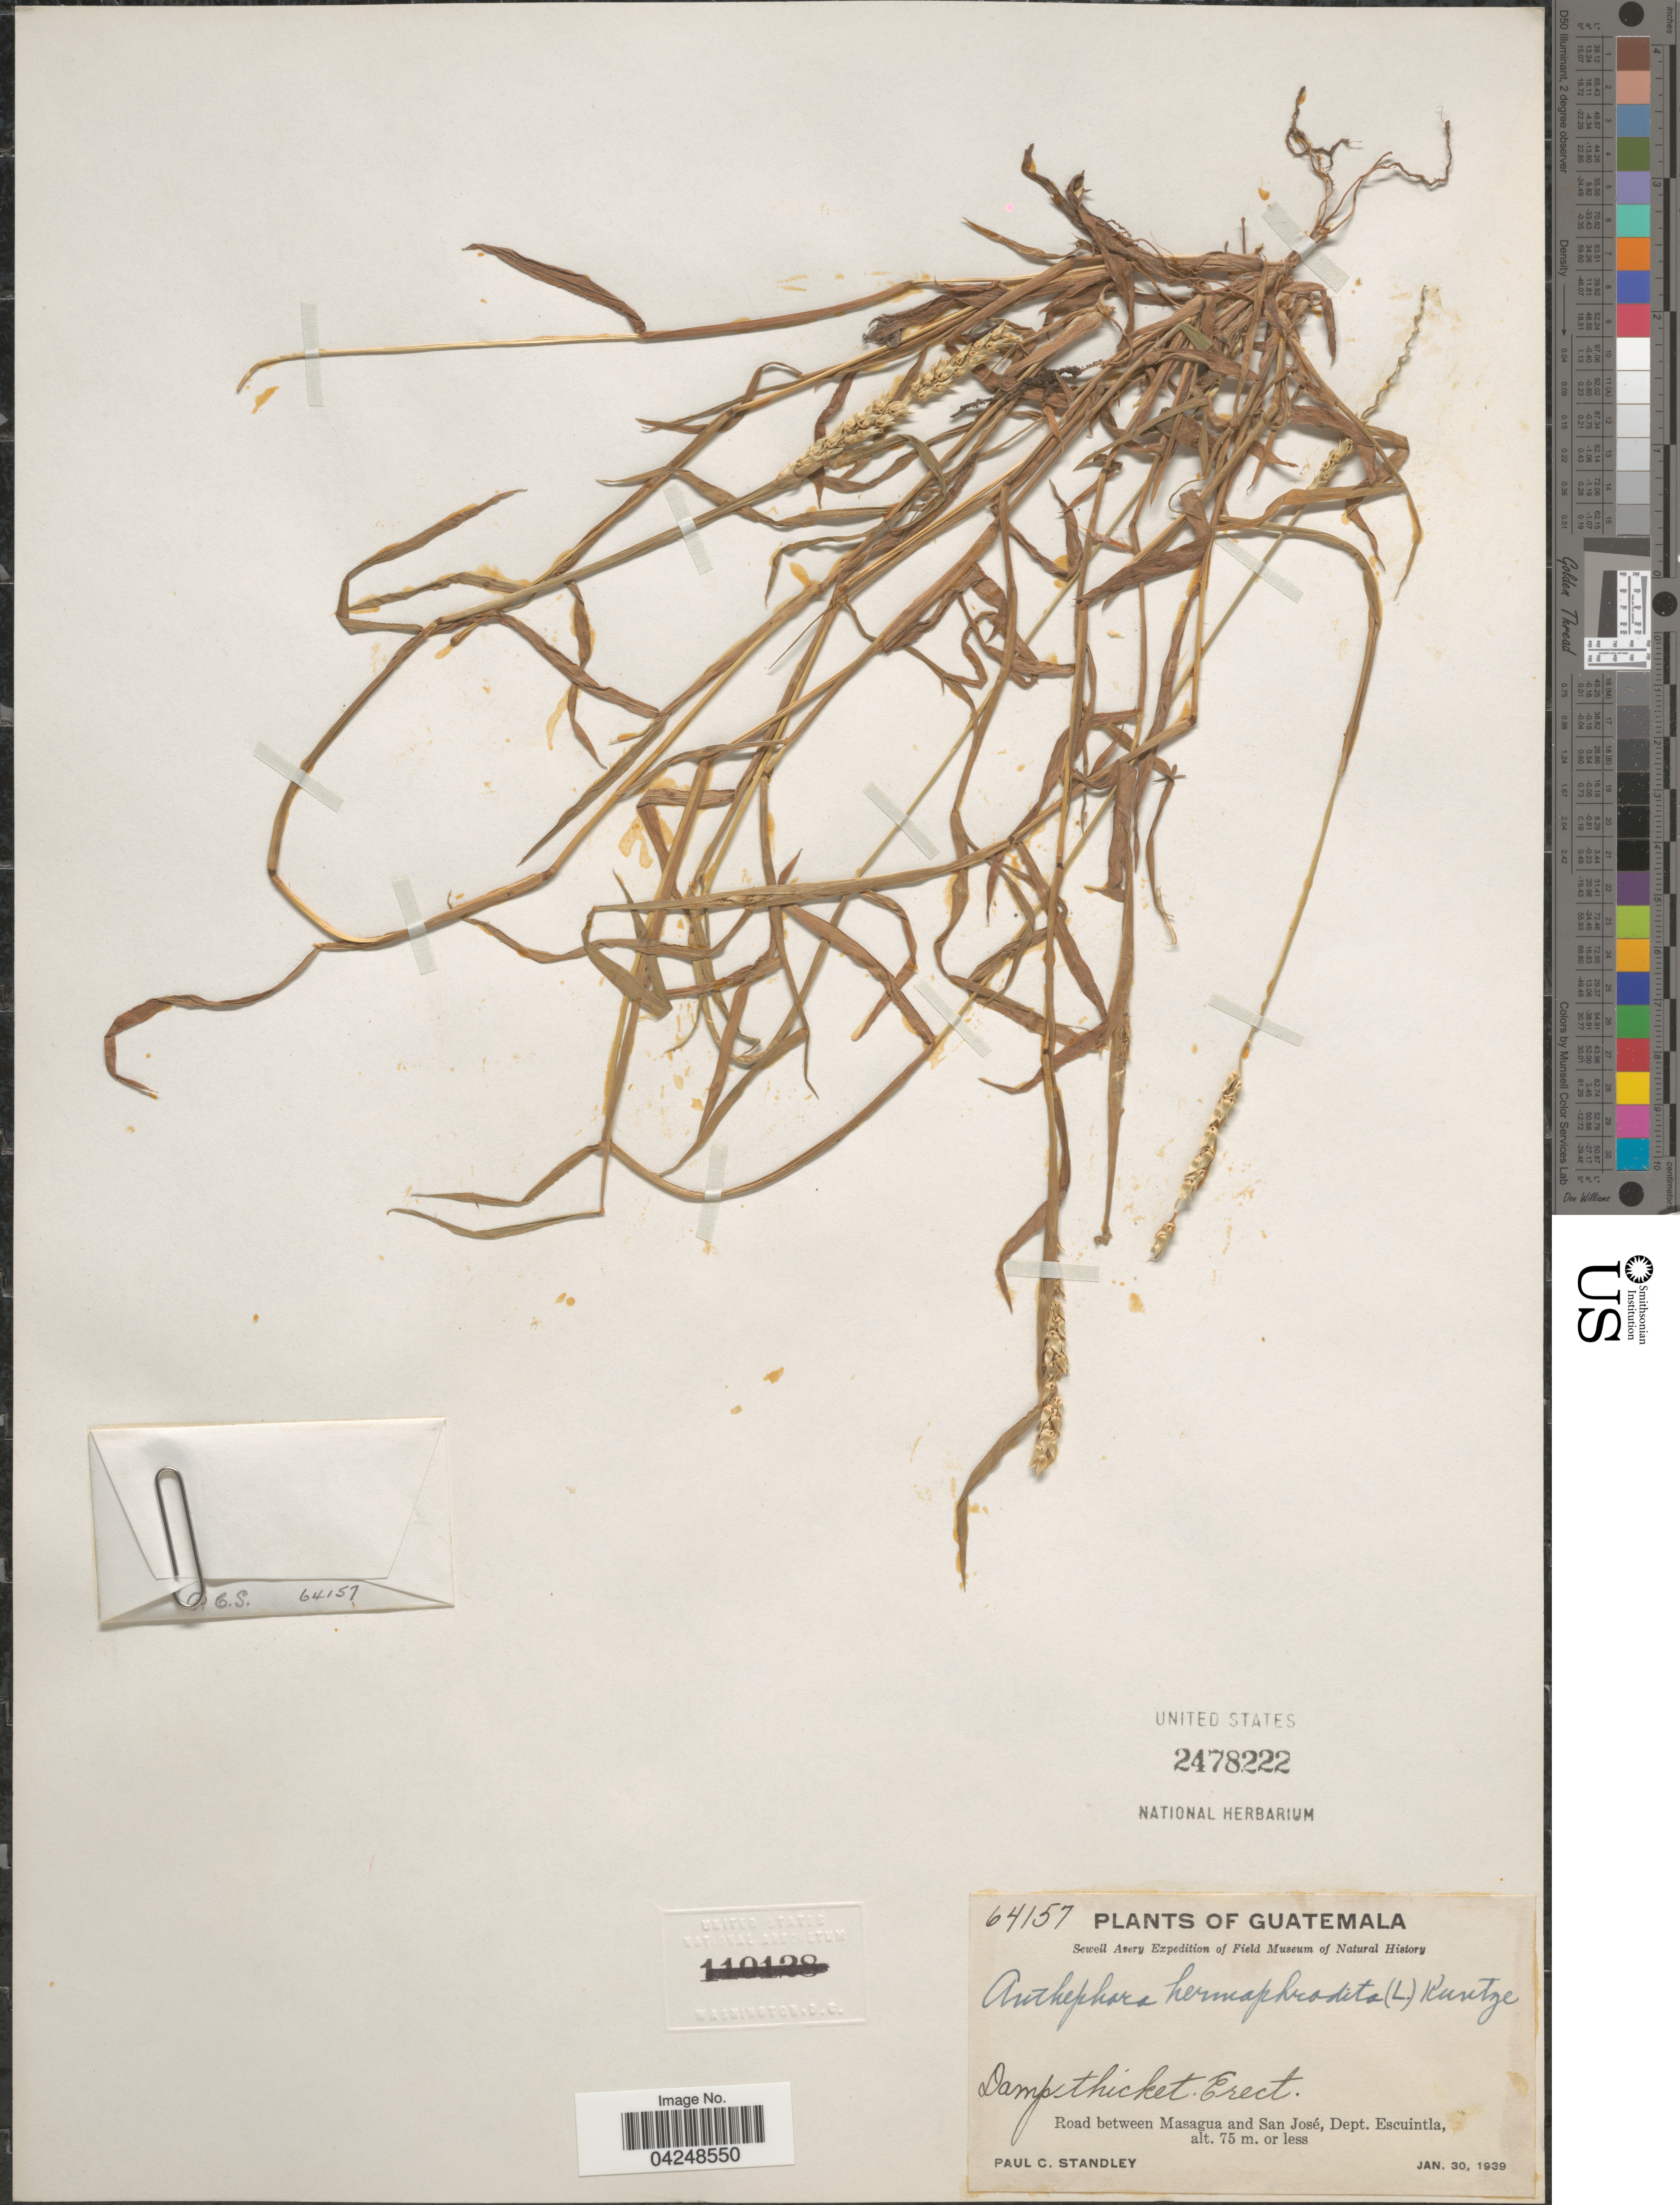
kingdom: Plantae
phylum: Tracheophyta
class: Liliopsida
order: Poales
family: Poaceae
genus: Anthephora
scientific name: Anthephora hermaphrodita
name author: (L.) Kuntze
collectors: P. C. Standley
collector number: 64157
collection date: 1939-01-30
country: Guatemala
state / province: Escuintla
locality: Sewell Avery Expedition of Field Museum of Natural History. Road between Masagua and San José, Dept. Escuintla.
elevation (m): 75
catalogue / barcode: US 2478222